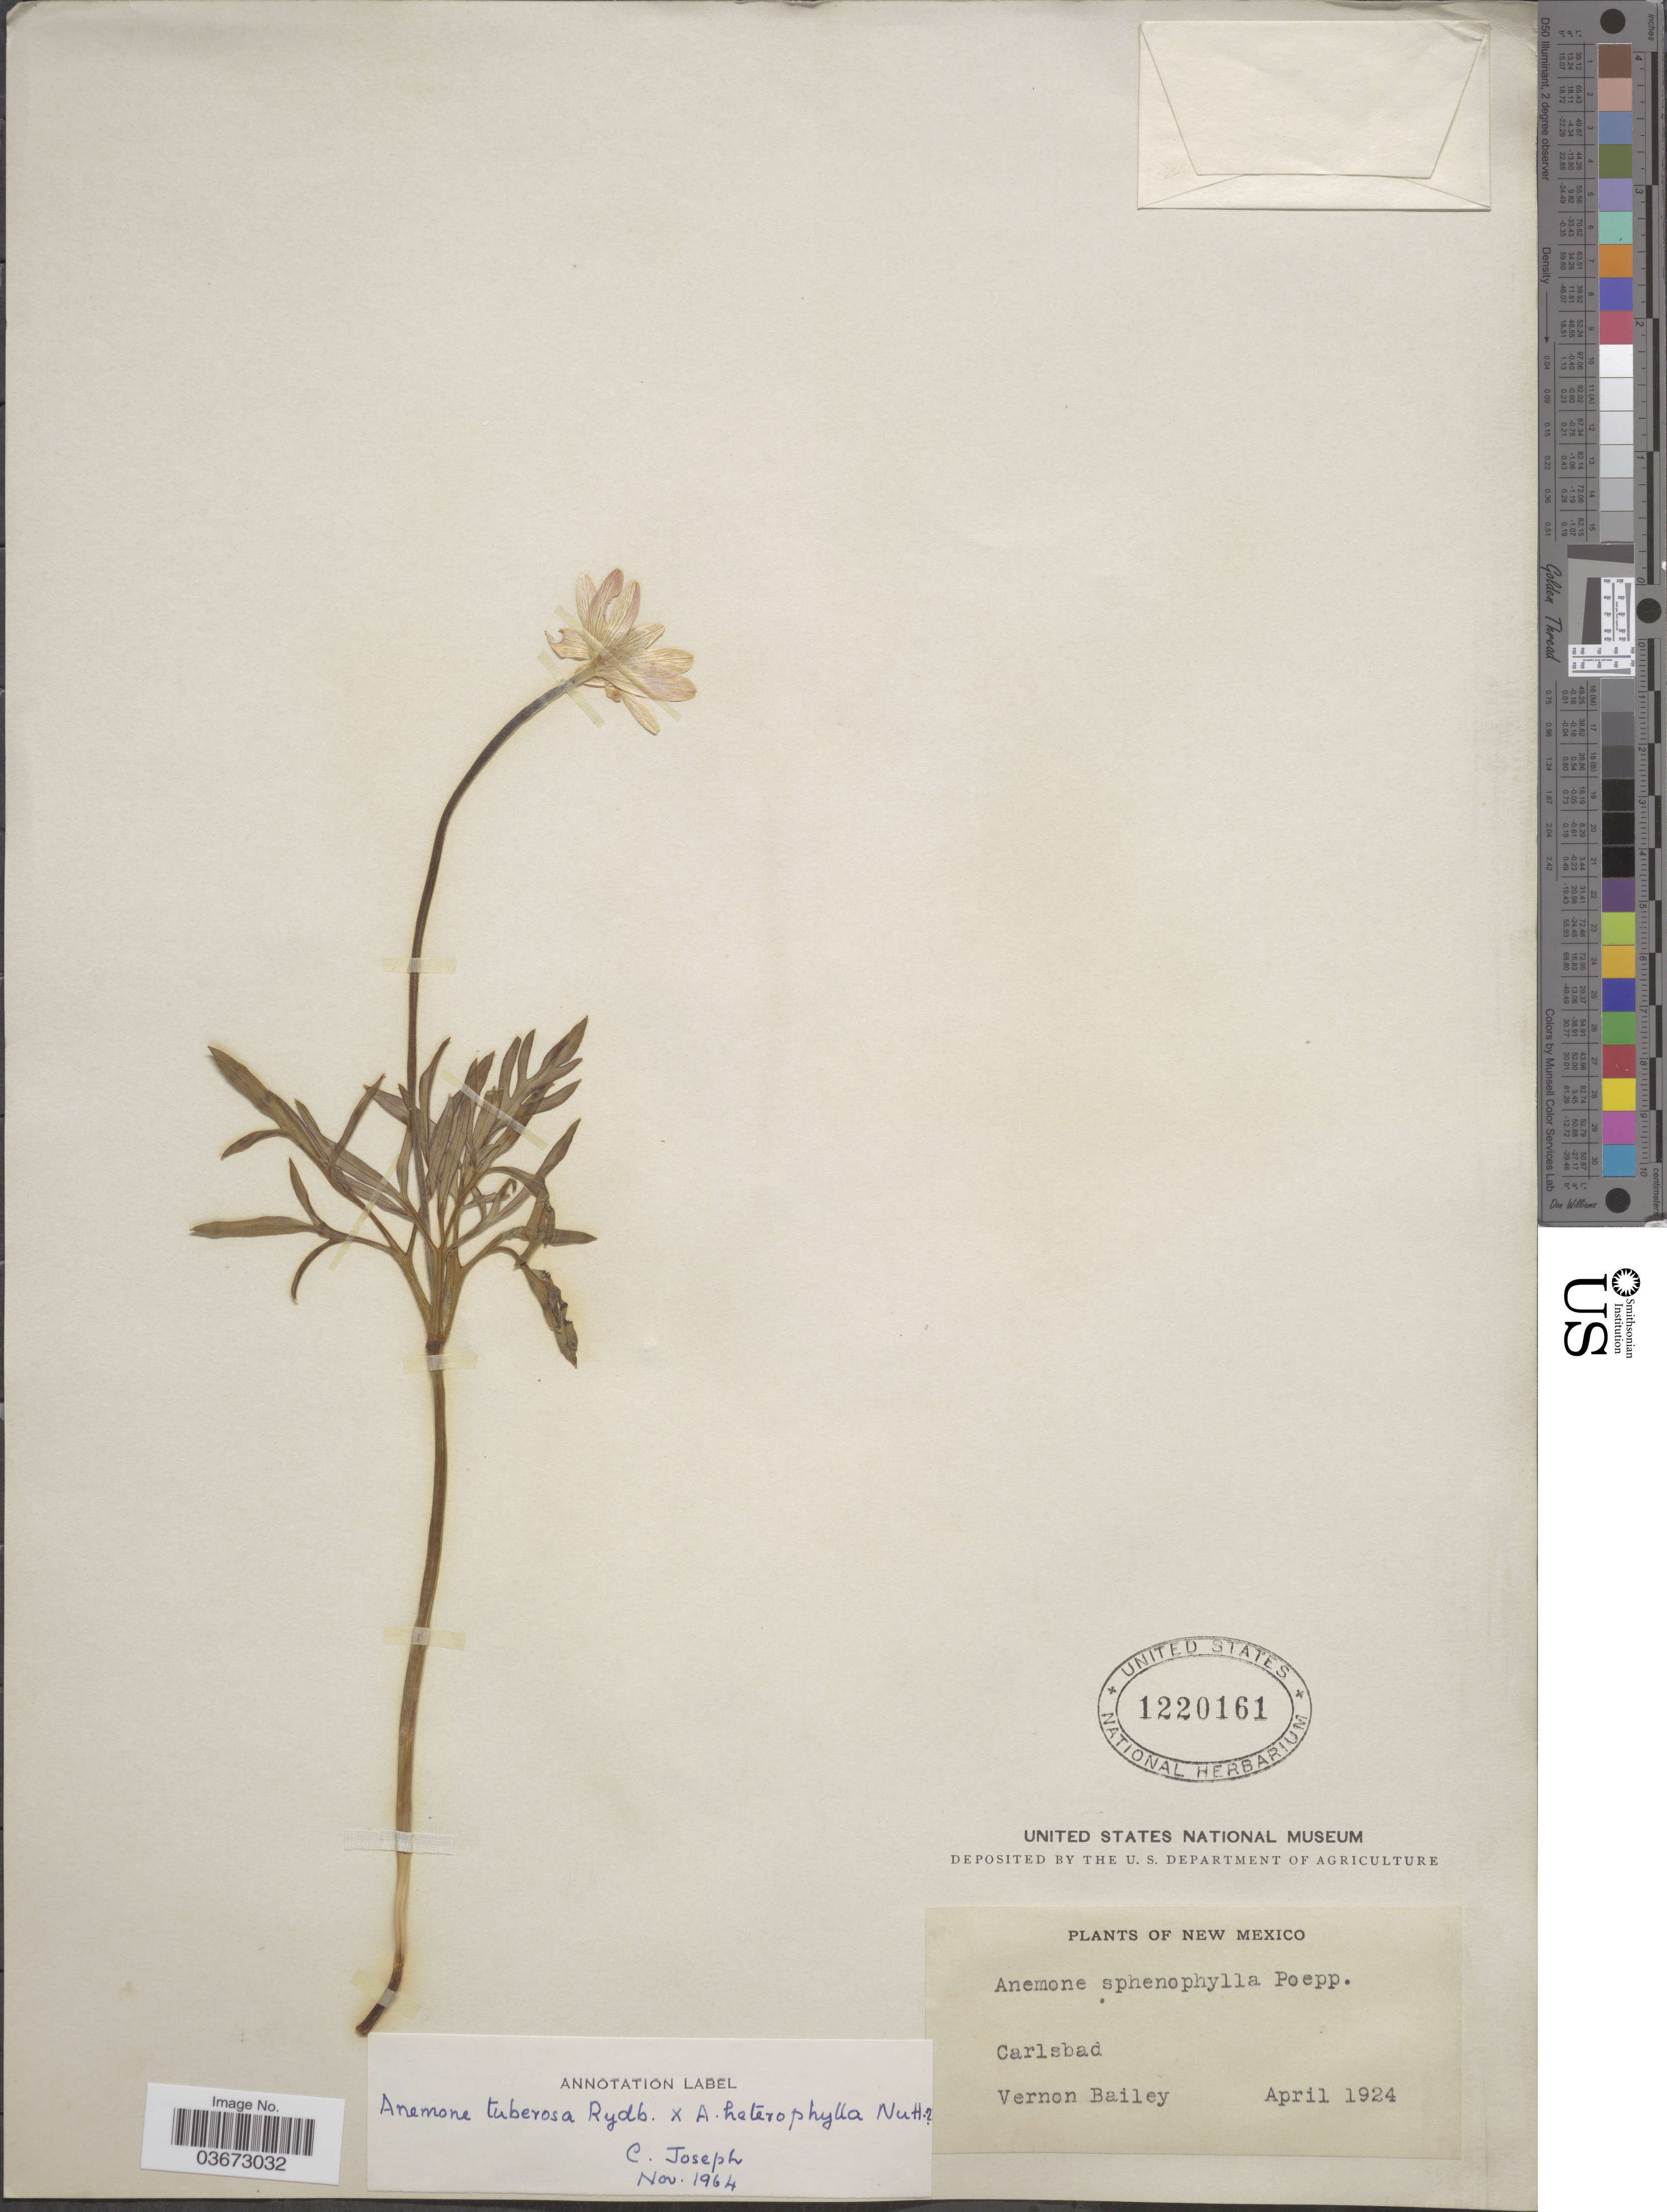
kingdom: Plantae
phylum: Tracheophyta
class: Magnoliopsida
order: Ranunculales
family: Ranunculaceae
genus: Anemone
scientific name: Anemone tuberosa x A. heterophylla Nutt. & Alph. Wood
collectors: V. O. Bailey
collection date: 1924-04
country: United States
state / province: New Mexico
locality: Carlsbad.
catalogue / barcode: US 1220161